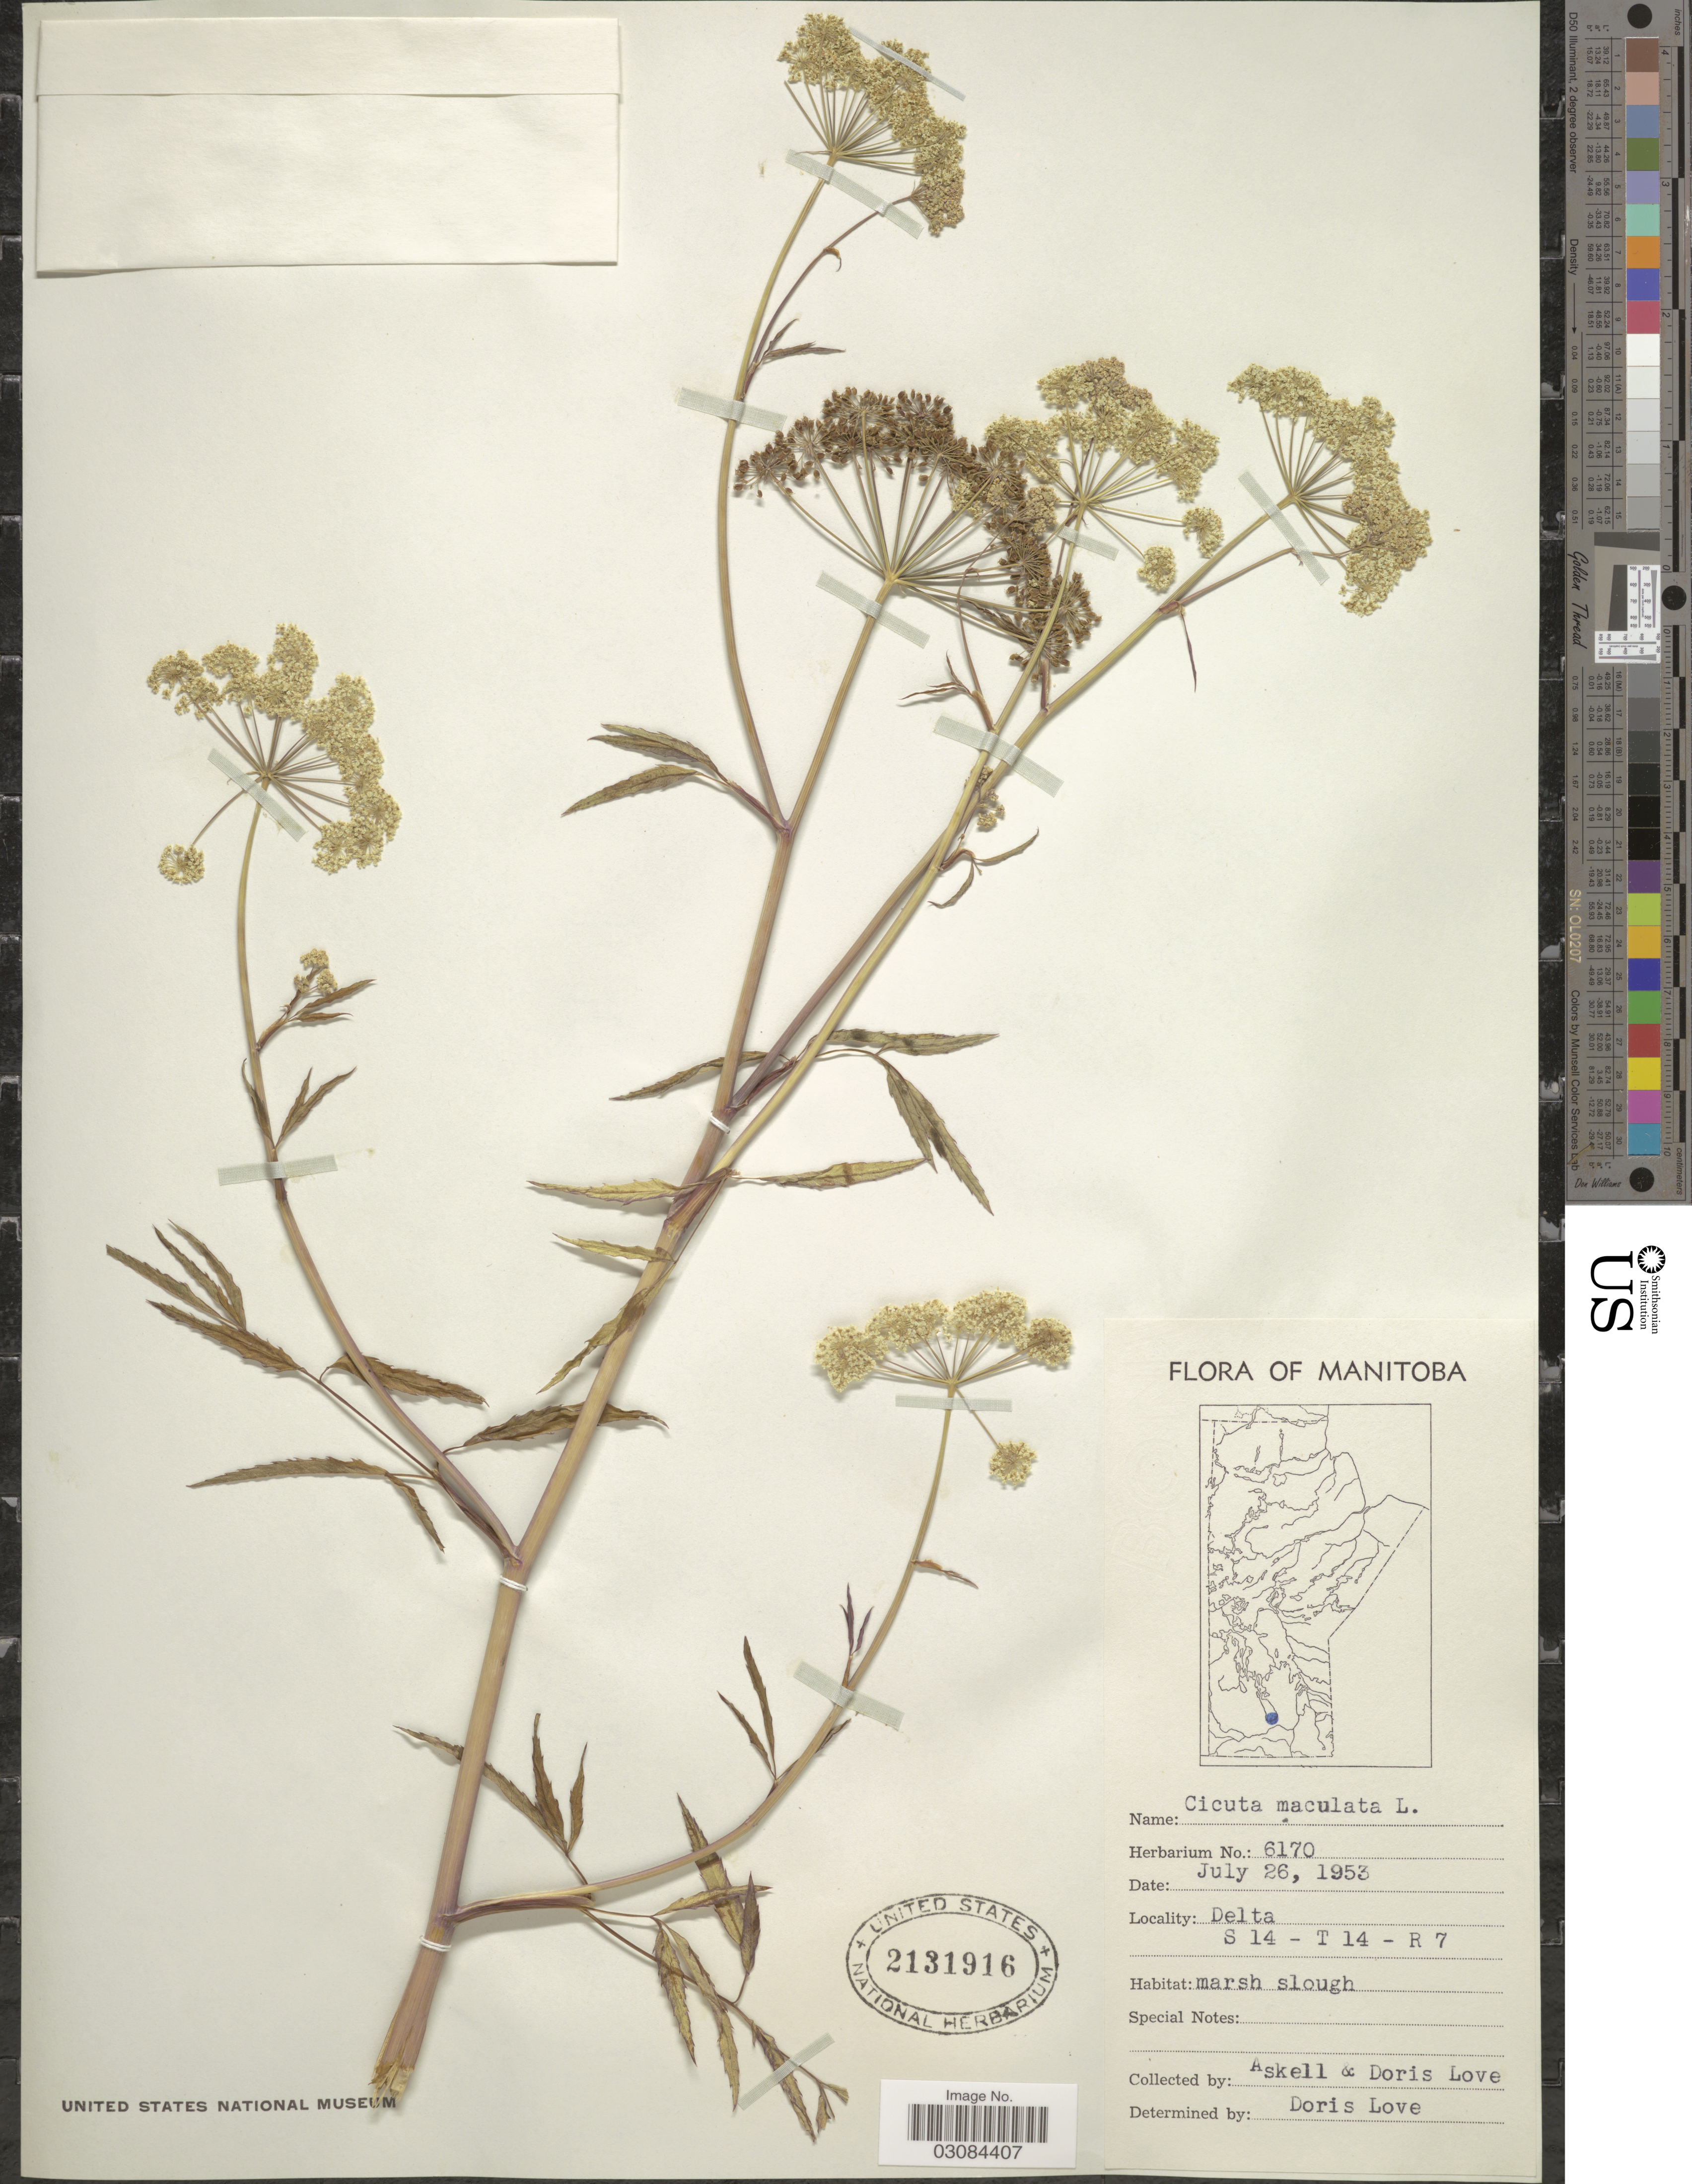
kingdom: Plantae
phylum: Tracheophyta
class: Magnoliopsida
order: Apiales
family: Apiaceae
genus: Cicuta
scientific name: Cicuta maculata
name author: L.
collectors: Á. Löve & D. Löve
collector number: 6170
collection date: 1953-07-26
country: Canada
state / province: Manitoba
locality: Delta. S14 - R14 - R7.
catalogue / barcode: US 2131916